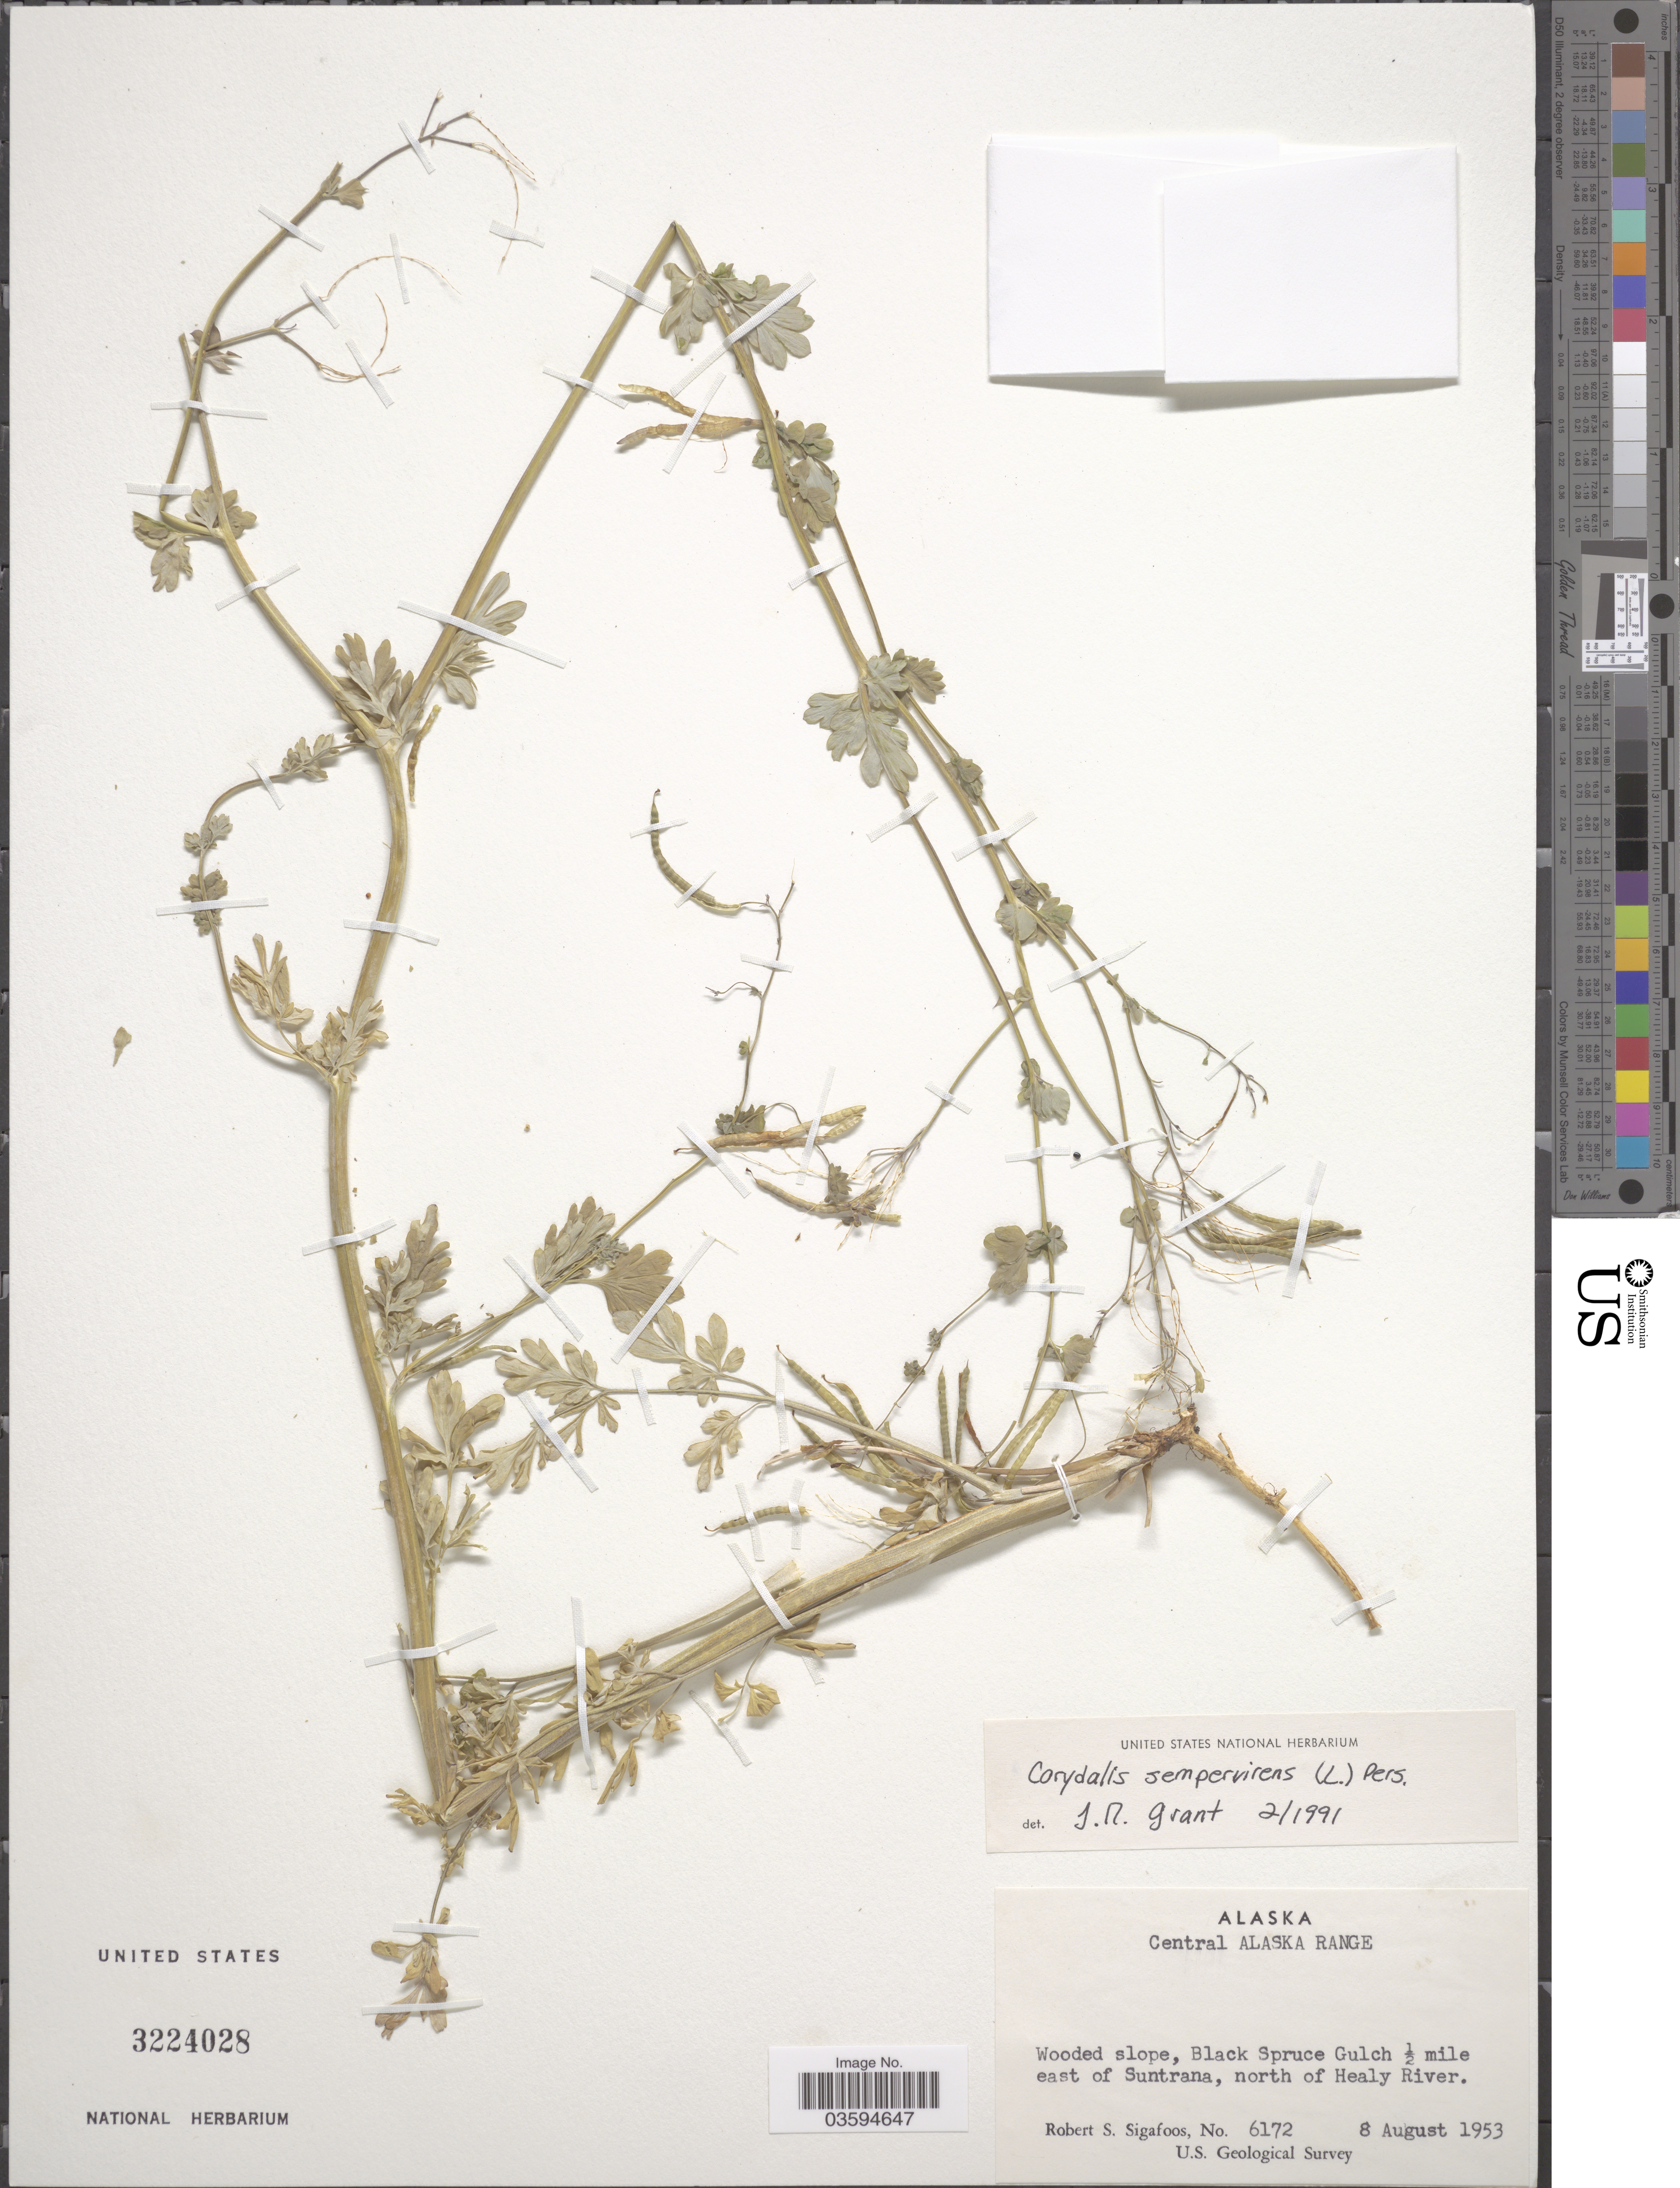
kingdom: Plantae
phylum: Tracheophyta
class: Magnoliopsida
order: Ranunculales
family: Papaveraceae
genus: Capnoides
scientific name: Capnoides sempervirens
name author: (L.) Borkh.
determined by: Strong, M. T., (US), Smithsonian Institution - National Museum of Natural History (UNITED STATES)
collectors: R. Sigafoos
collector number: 6172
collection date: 1953-08-08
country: United States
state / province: Alaska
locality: Central Alaska Range. Wooded slope, Black Spruce Gulch ½ mile east of Suntrana, north of Healy River.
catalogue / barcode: US 3224028